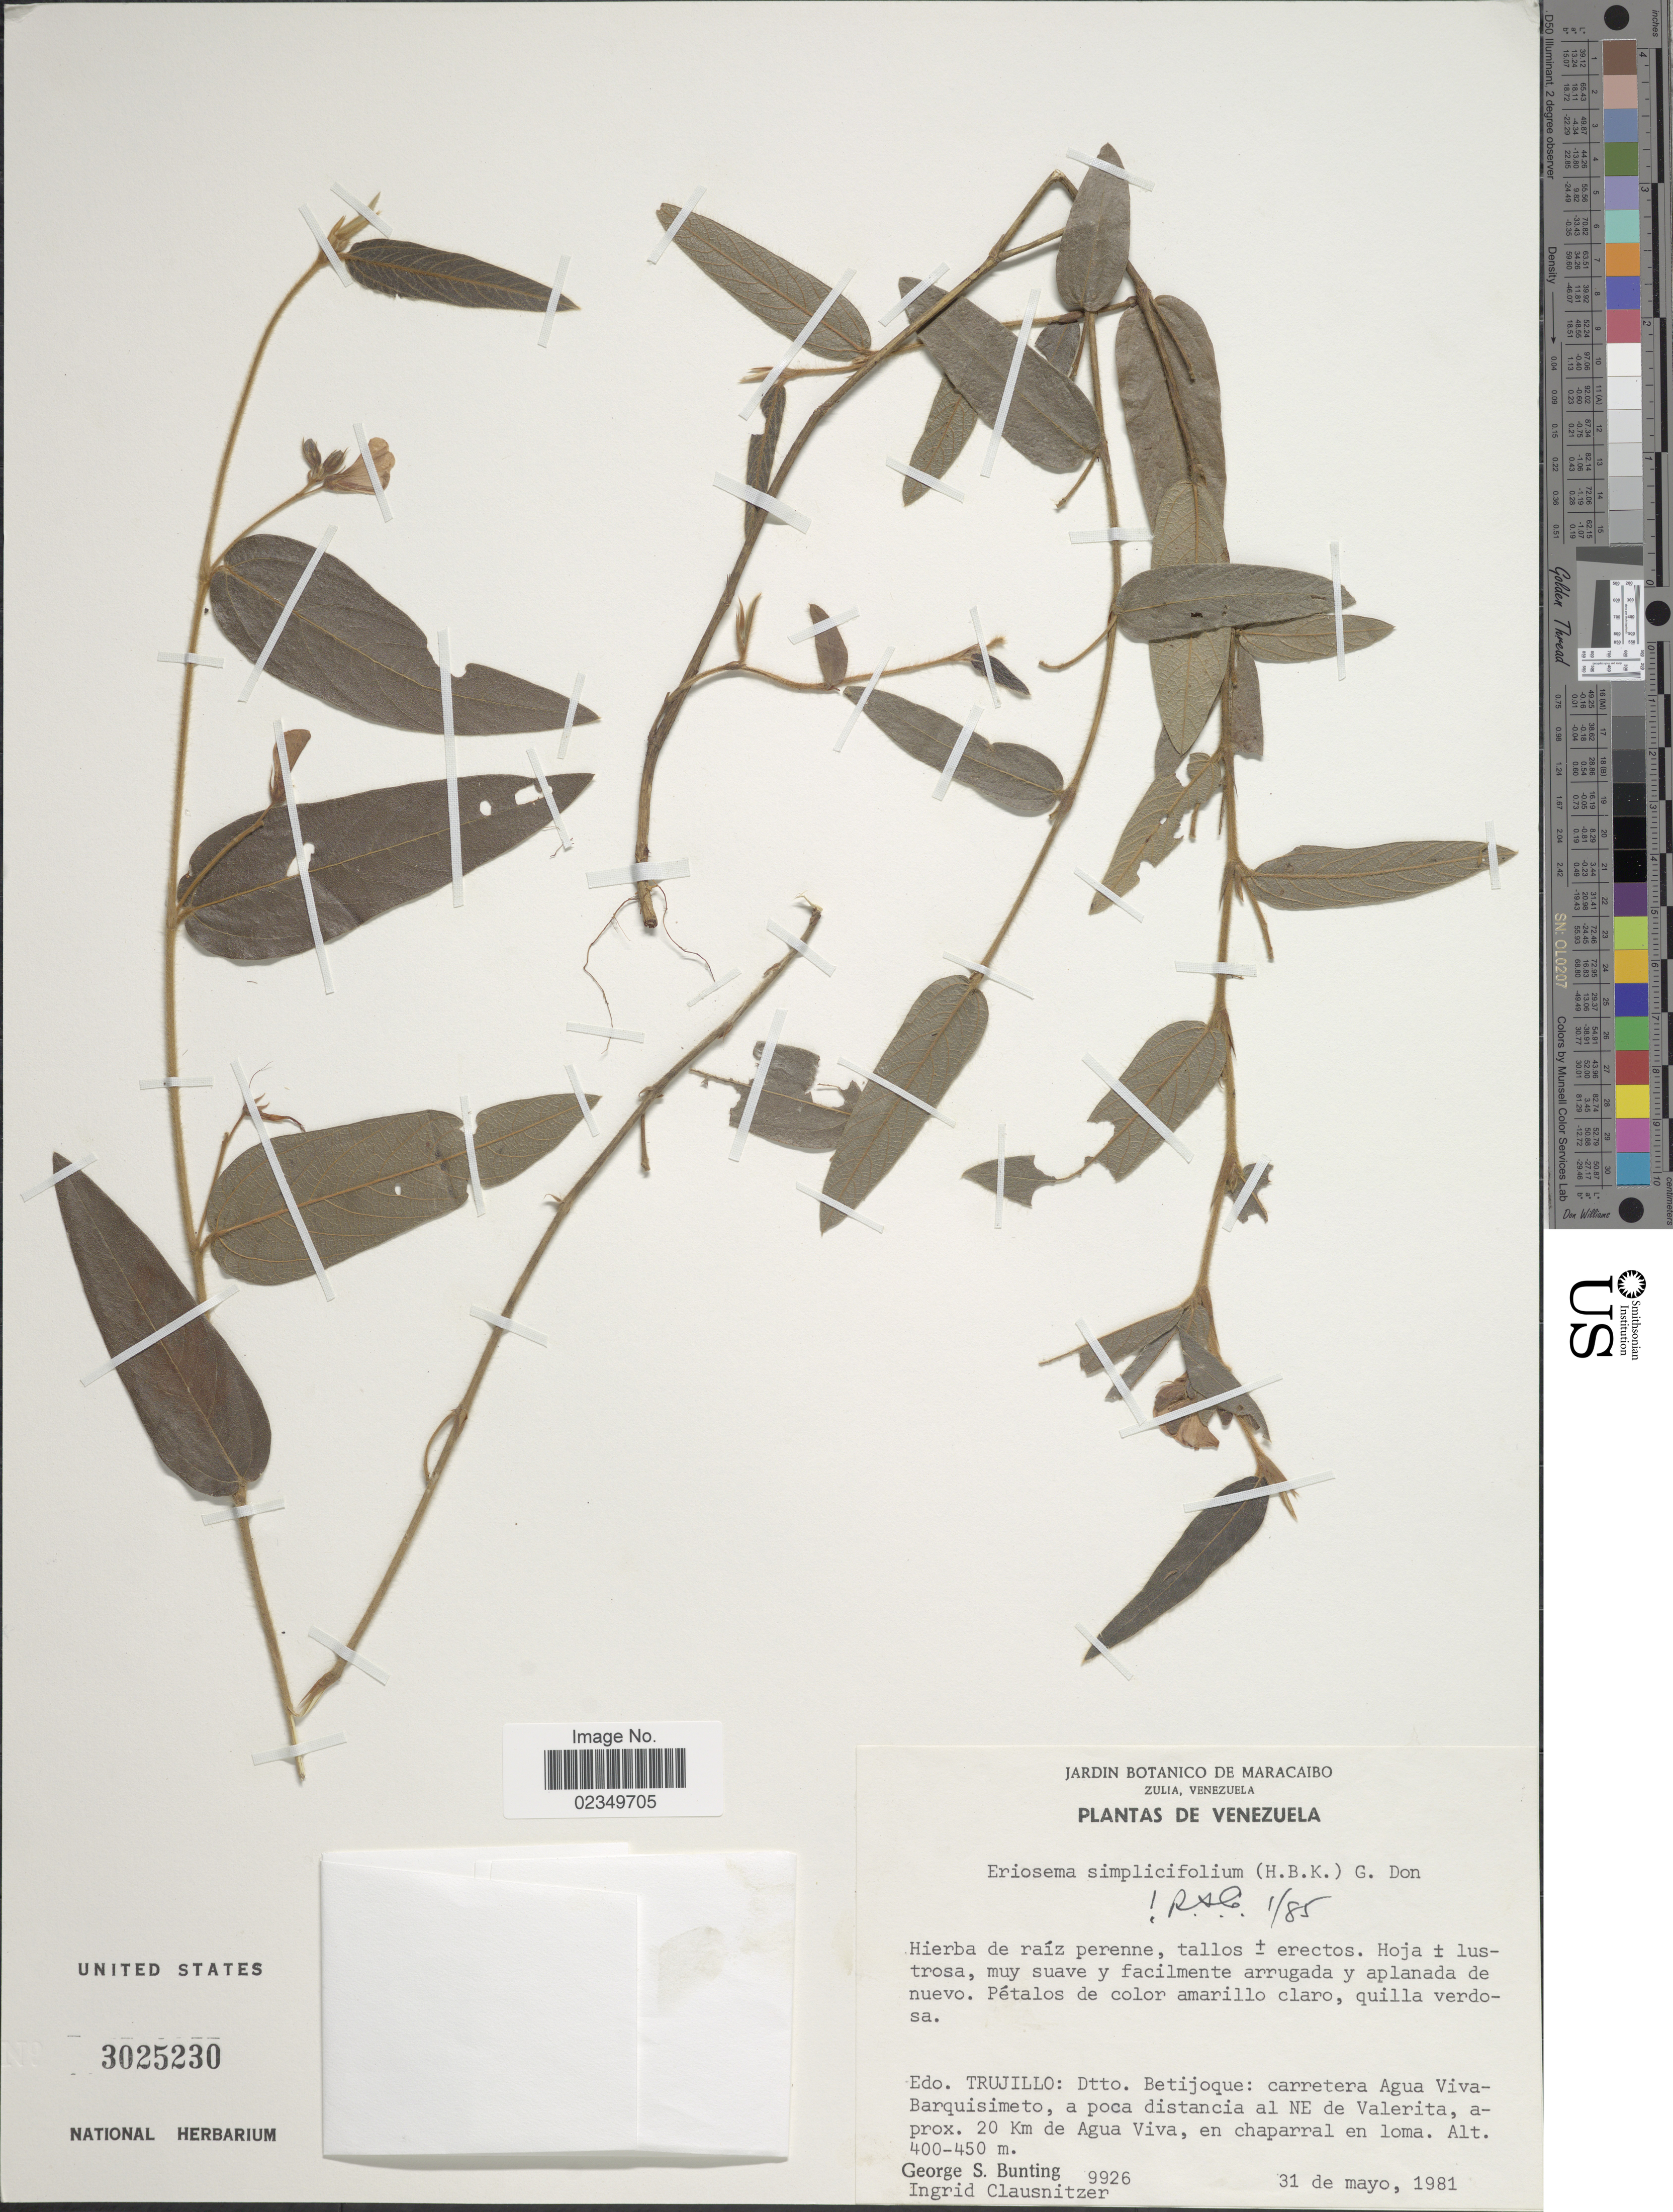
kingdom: Plantae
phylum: Tracheophyta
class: Magnoliopsida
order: Fabales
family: Fabaceae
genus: Eriosema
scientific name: Eriosema simplicifolium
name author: (Kunth) G. Don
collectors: G. S. Bunting & I. Clausnitzer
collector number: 9926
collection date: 1981-05-31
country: Venezuela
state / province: Trujillo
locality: Edo. Trujillo: Dtto. Betijoque: carretera Agua Vivabarquisimeto, a poca distancia al NE de Valerita, aprox. 20 km de Agua Viva, en chaparral en loma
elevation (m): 400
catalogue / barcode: US 3025230